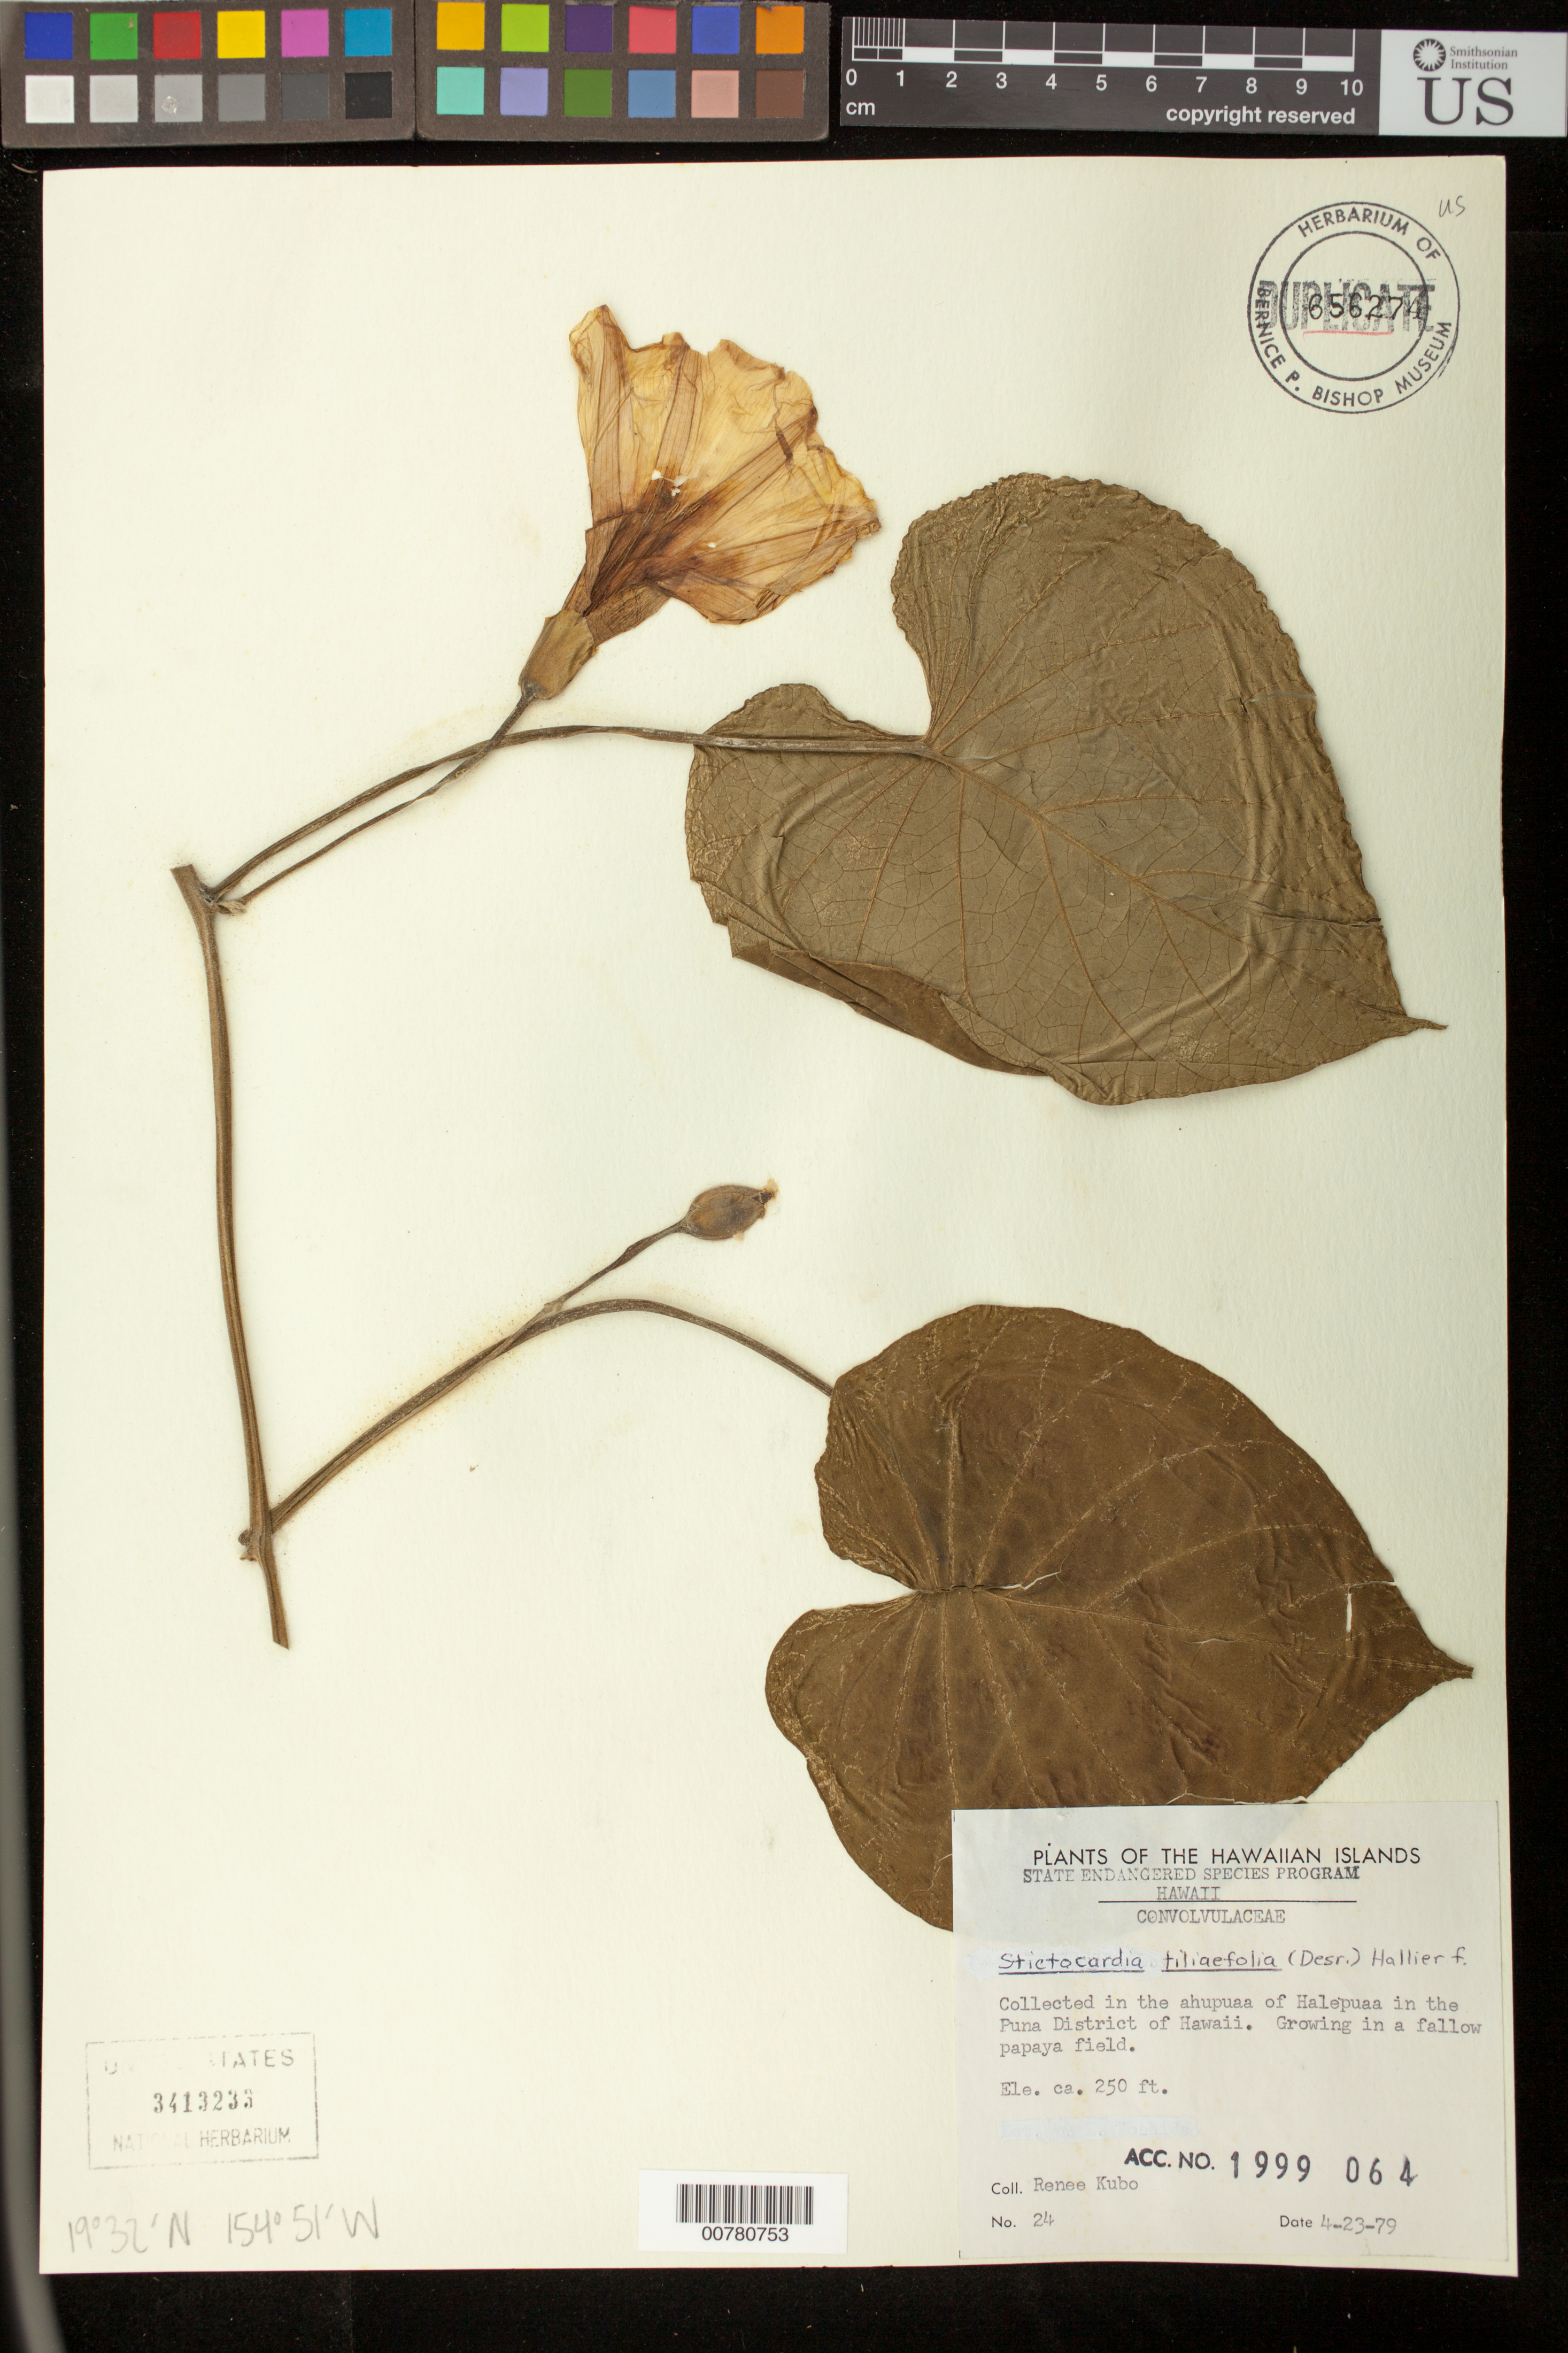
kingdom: Plantae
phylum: Tracheophyta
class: Magnoliopsida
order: Solanales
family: Convolvulaceae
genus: Stictocardia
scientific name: Stictocardia tiliifolia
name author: (Desr.) Hallier f.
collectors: R. Kubo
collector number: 24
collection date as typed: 23 Apr 1979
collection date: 1979-04-23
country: United States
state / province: Hawaii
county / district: Hawaii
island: Hawaii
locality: Puna District, the ahupuaa of Halepuaa.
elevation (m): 76.2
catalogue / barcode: US 3413233